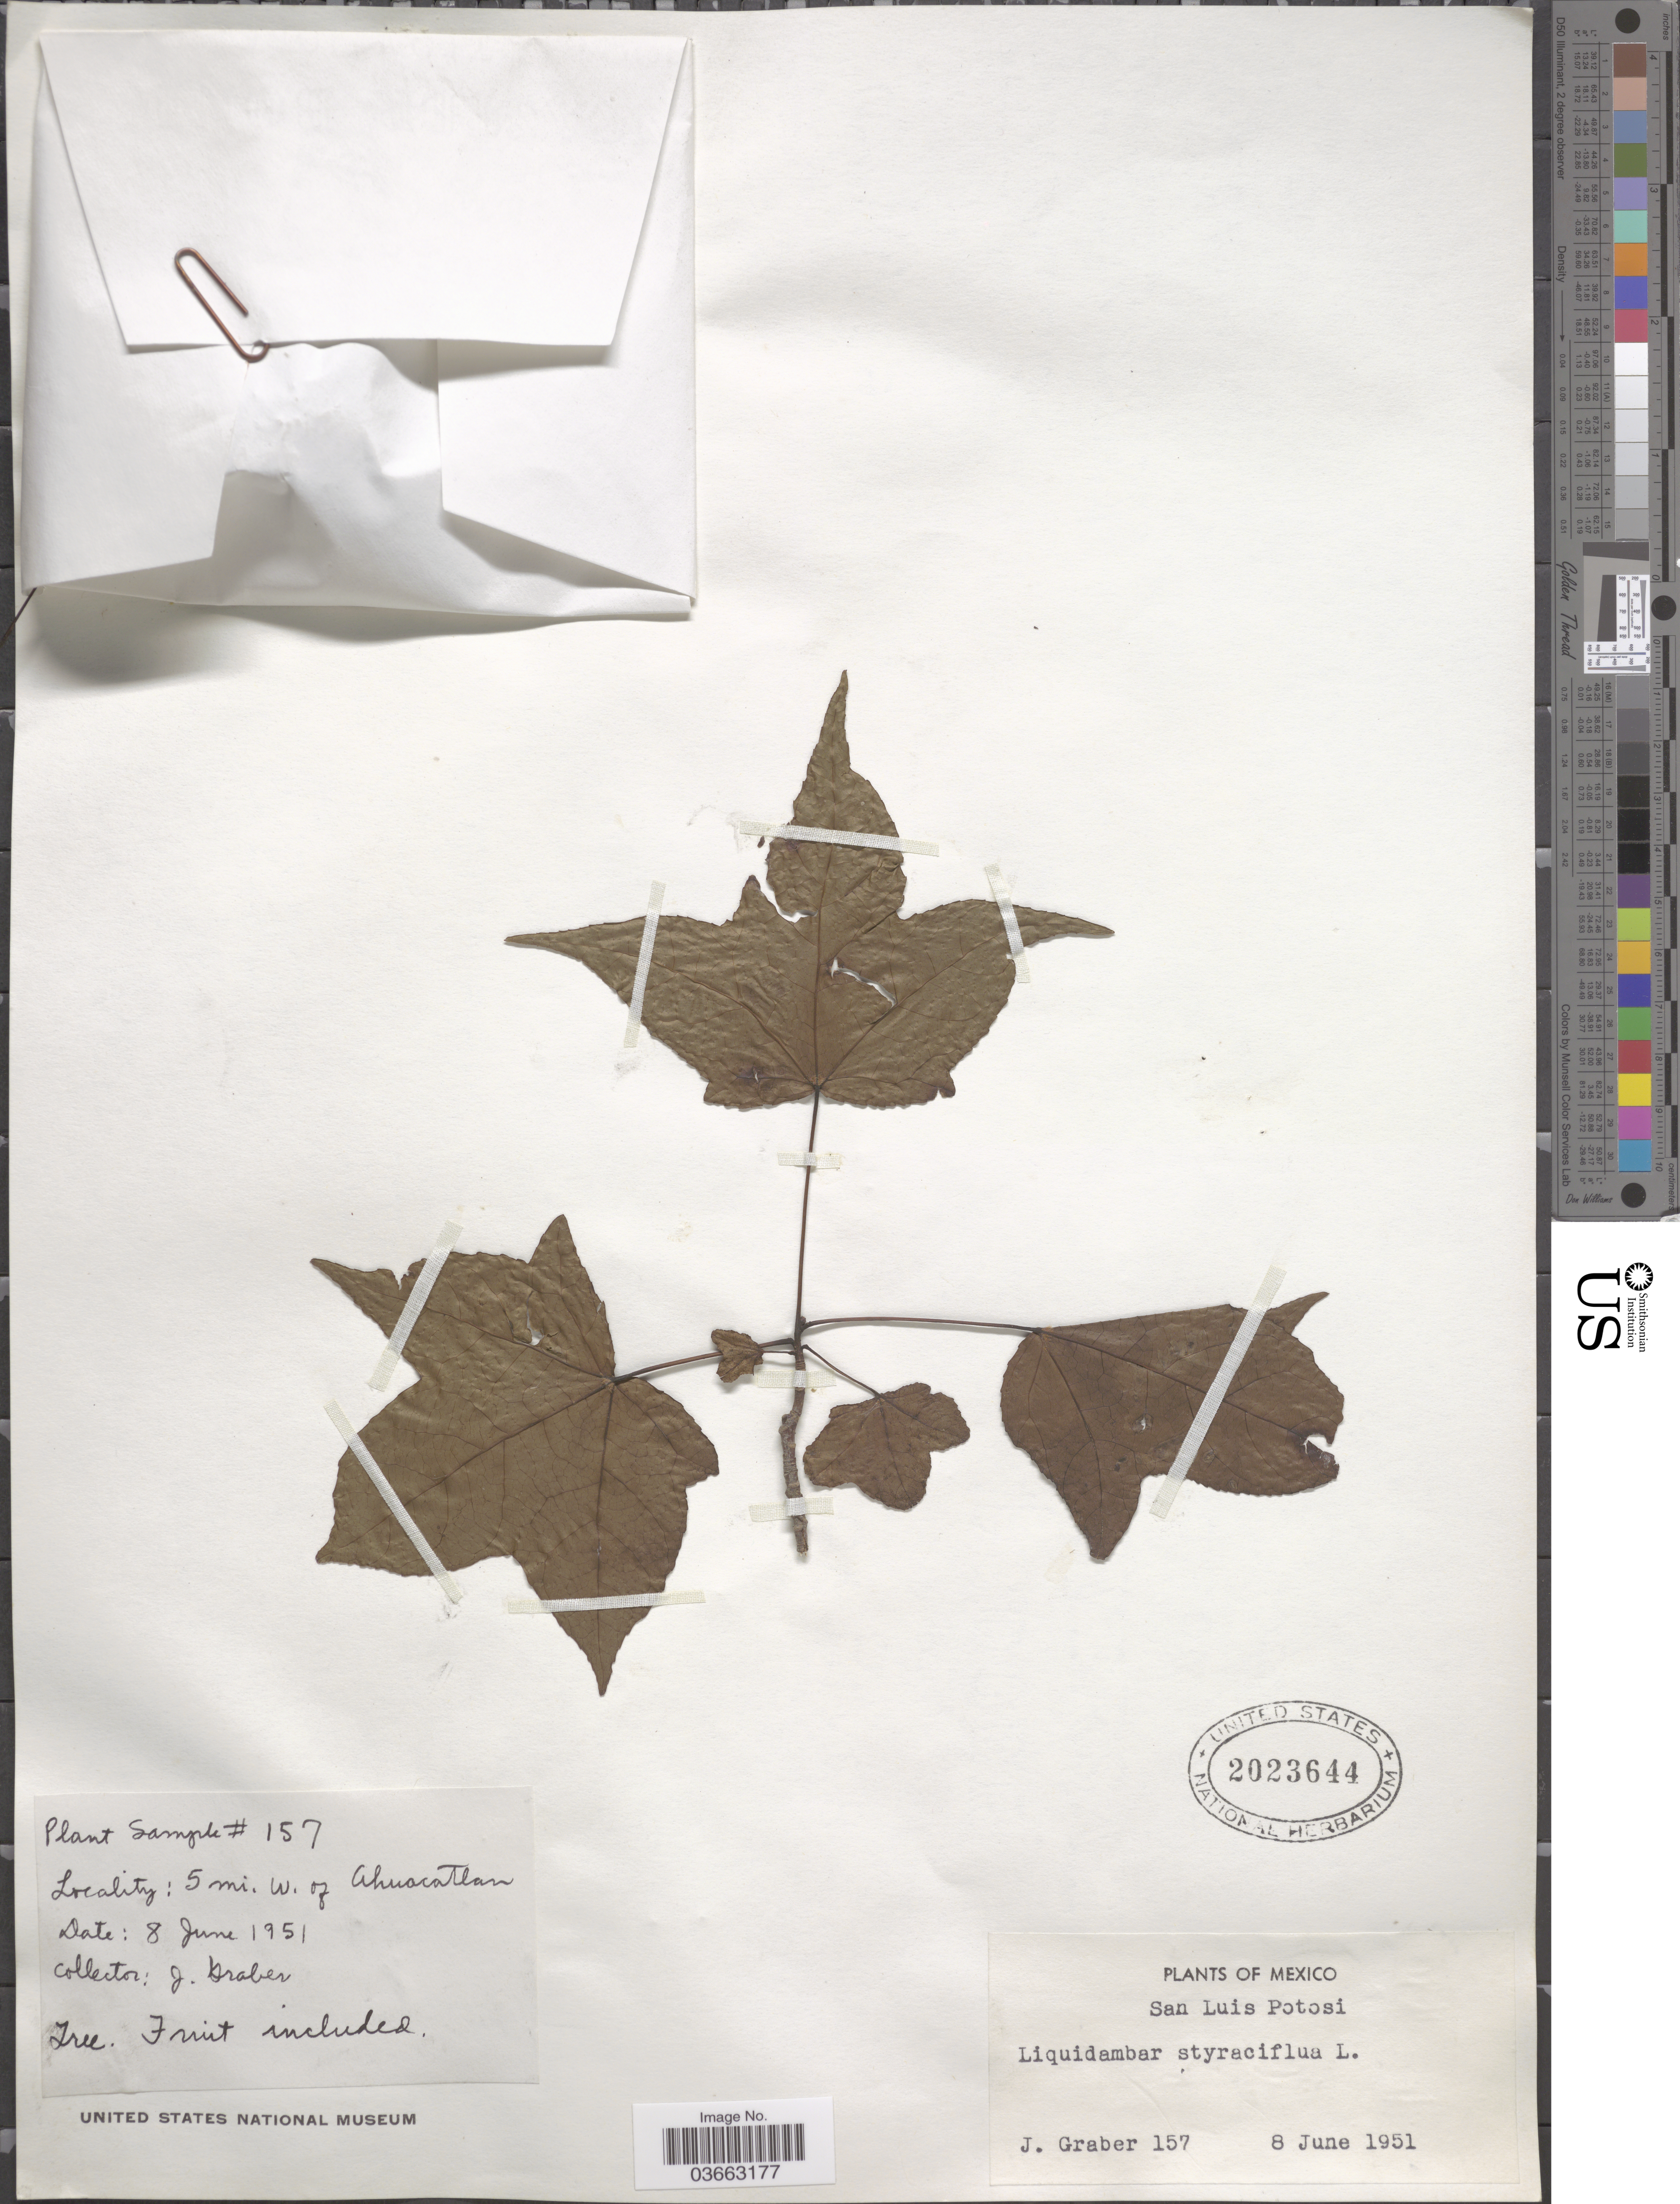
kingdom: Plantae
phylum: Tracheophyta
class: Magnoliopsida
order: Saxifragales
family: Altingiaceae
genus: Liquidambar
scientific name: Liquidambar styraciflua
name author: L.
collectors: J. Graber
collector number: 157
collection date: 1951-06-08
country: Mexico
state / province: San Luis Potosí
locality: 5 mi. W. of Ahuacatlan.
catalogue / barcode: US 2023644